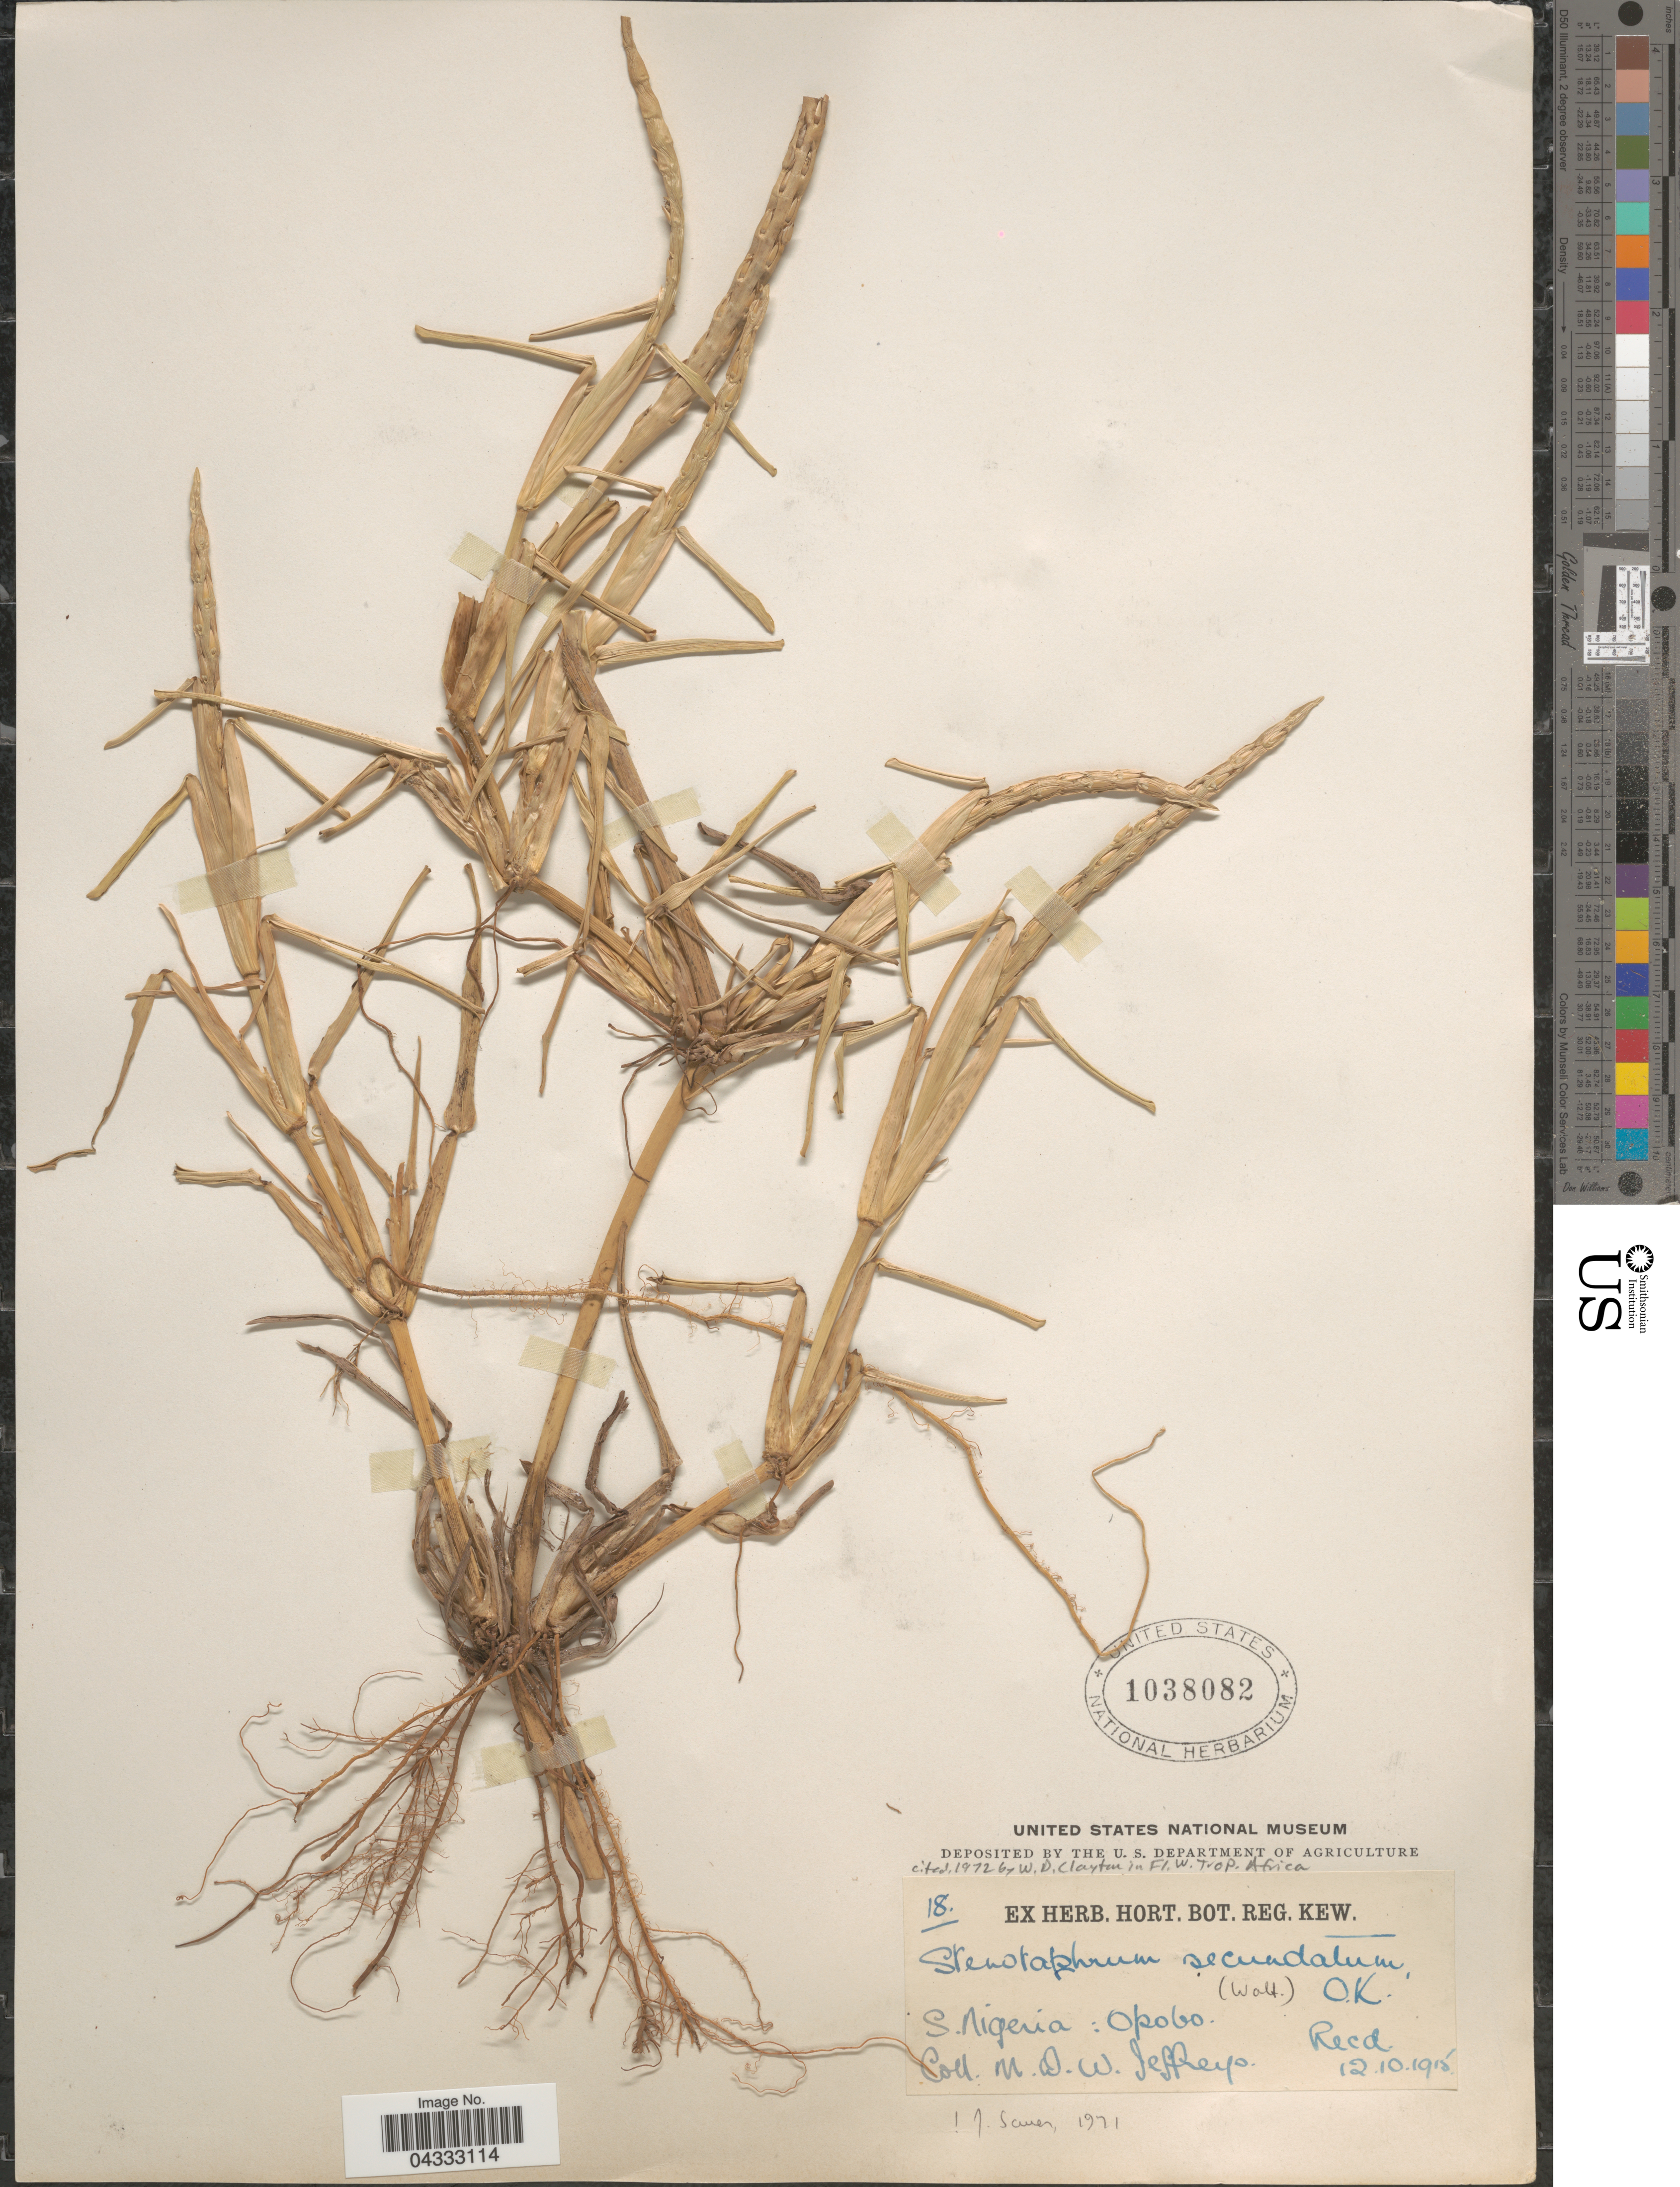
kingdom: Plantae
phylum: Tracheophyta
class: Liliopsida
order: Poales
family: Poaceae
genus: Stenotaphrum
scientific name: Stenotaphrum secundatum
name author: (Walter) Kuntze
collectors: M. Jeffreys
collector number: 18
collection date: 1915-10-12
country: Nigeria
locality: S. Nigeria: Opobo.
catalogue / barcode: US 1038082